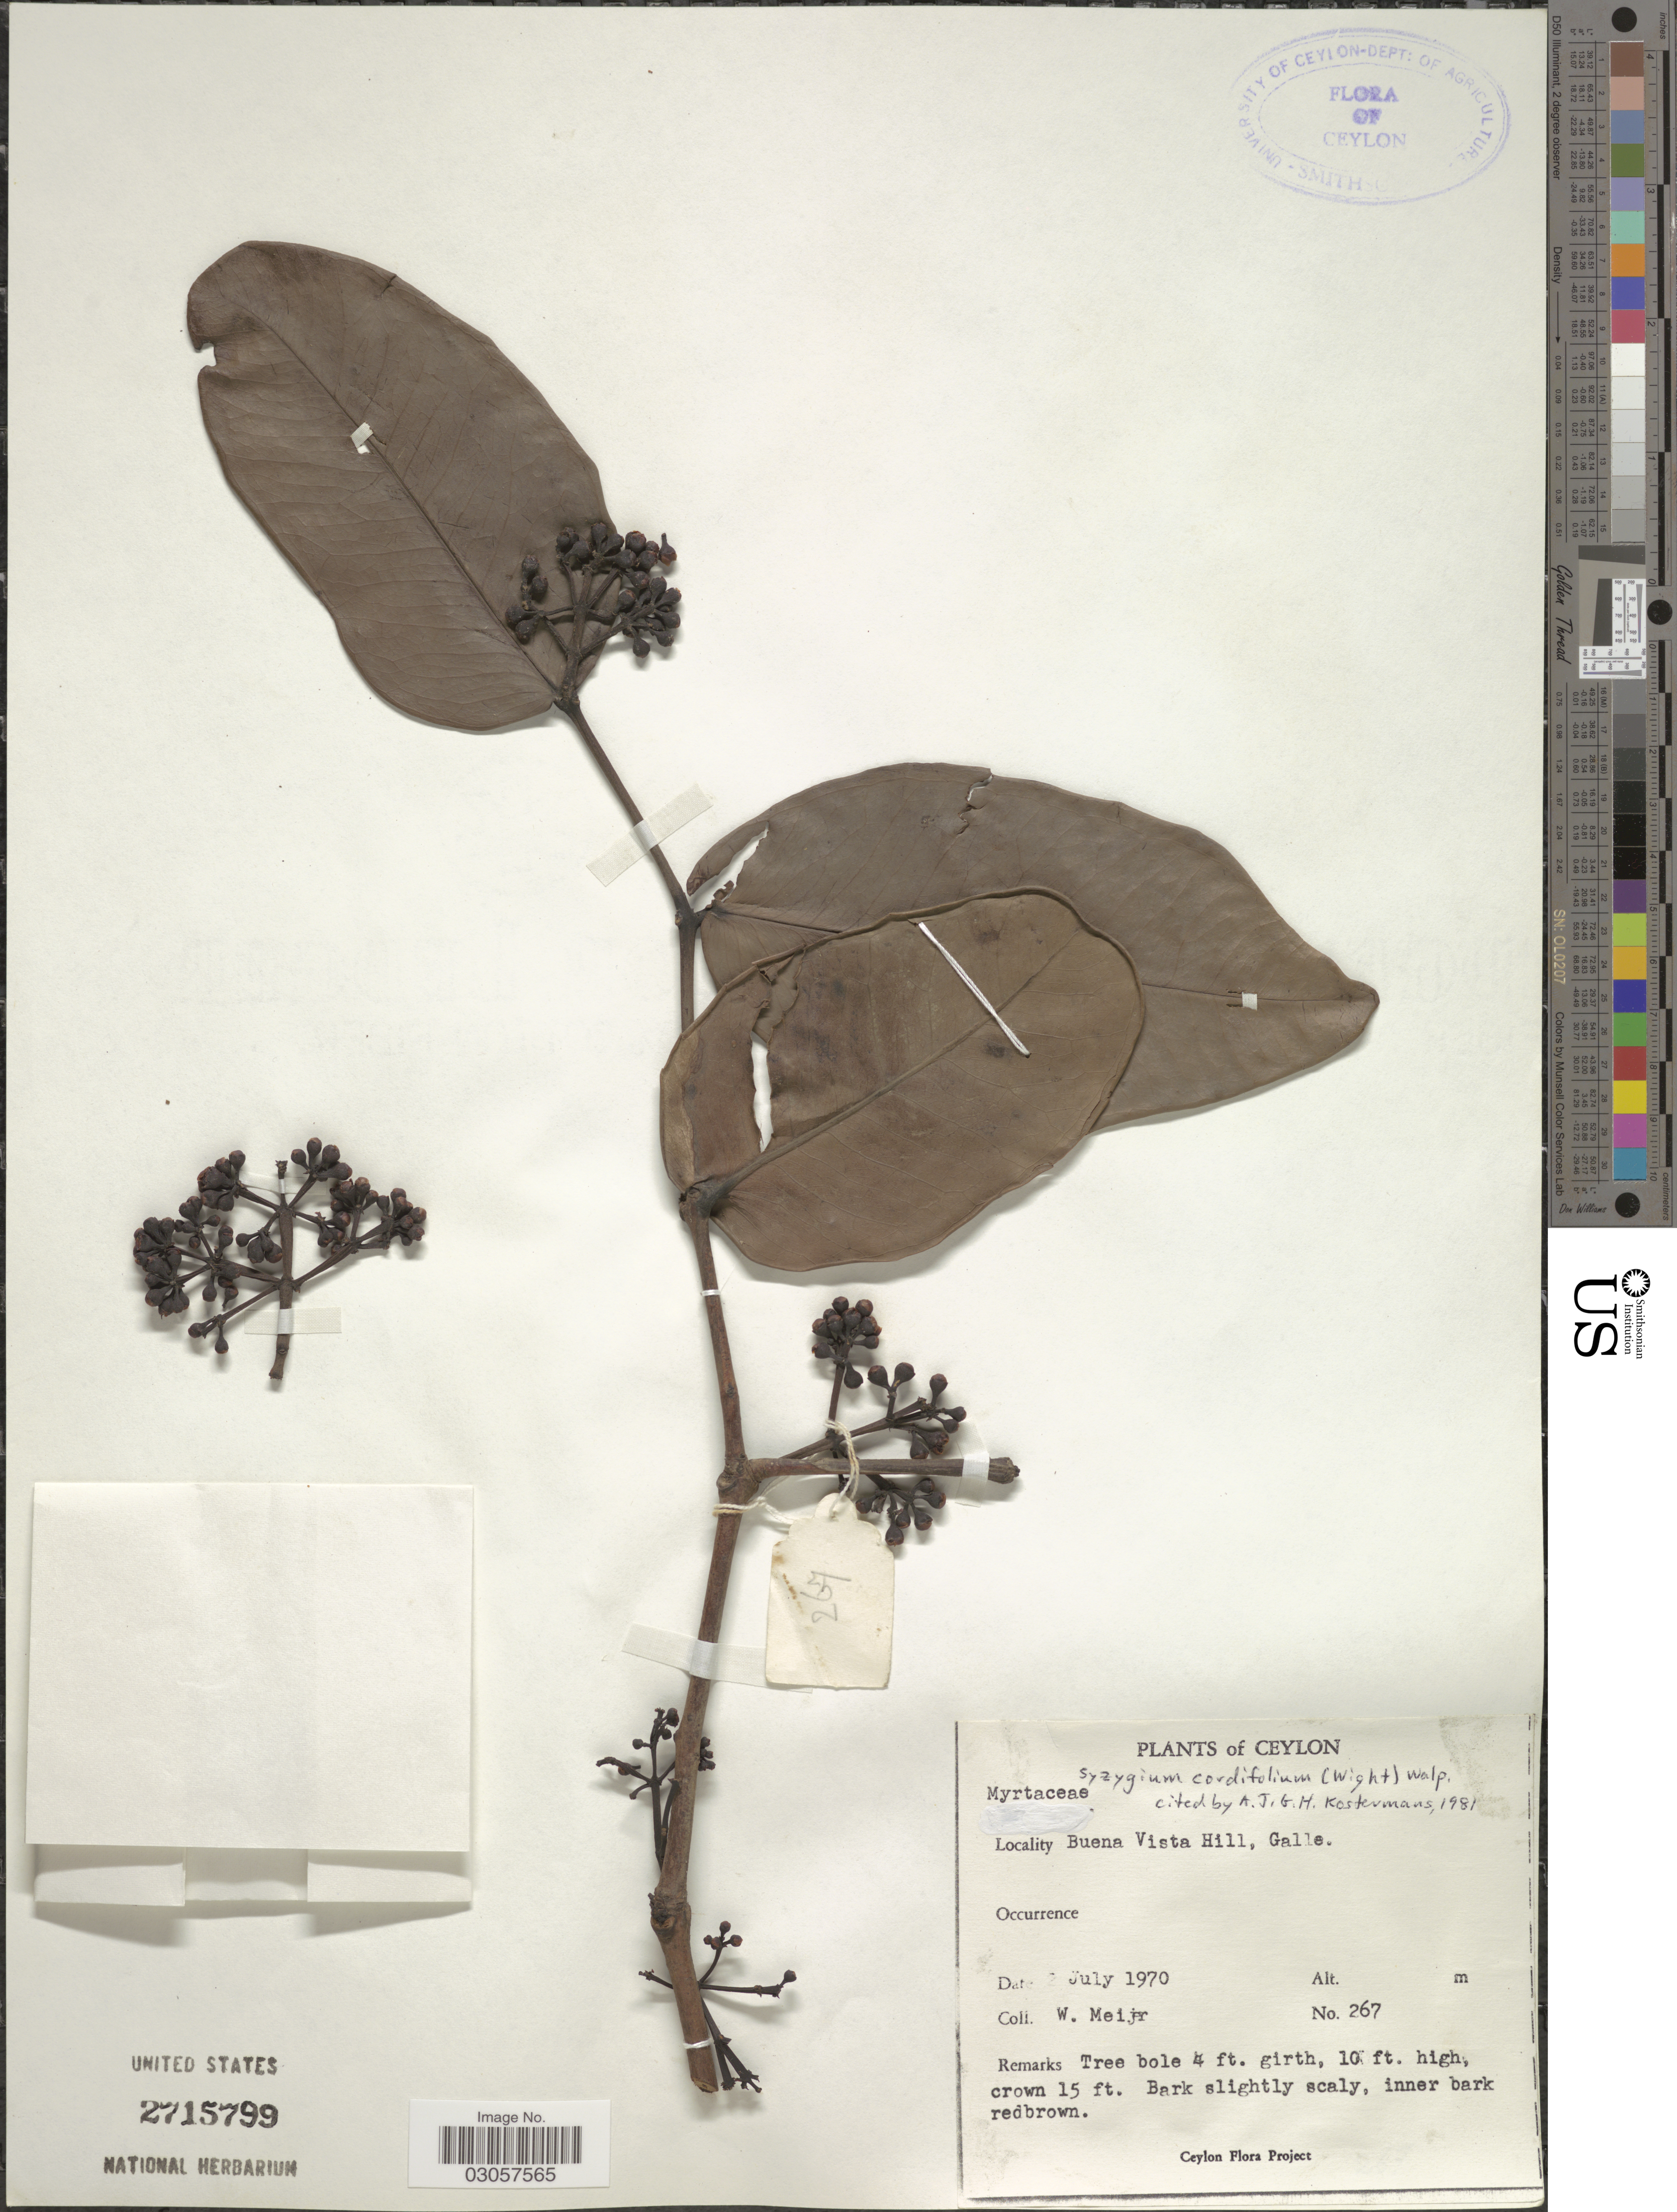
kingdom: Plantae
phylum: Tracheophyta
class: Magnoliopsida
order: Myrtales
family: Myrtaceae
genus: Syzygium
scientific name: Syzygium cordifolium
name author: (Wight) Walp.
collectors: W. Meijer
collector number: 267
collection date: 1970-07-02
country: Sri Lanka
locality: Ceylon. Buena Vista Hill, Galle.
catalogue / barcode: US 2715799